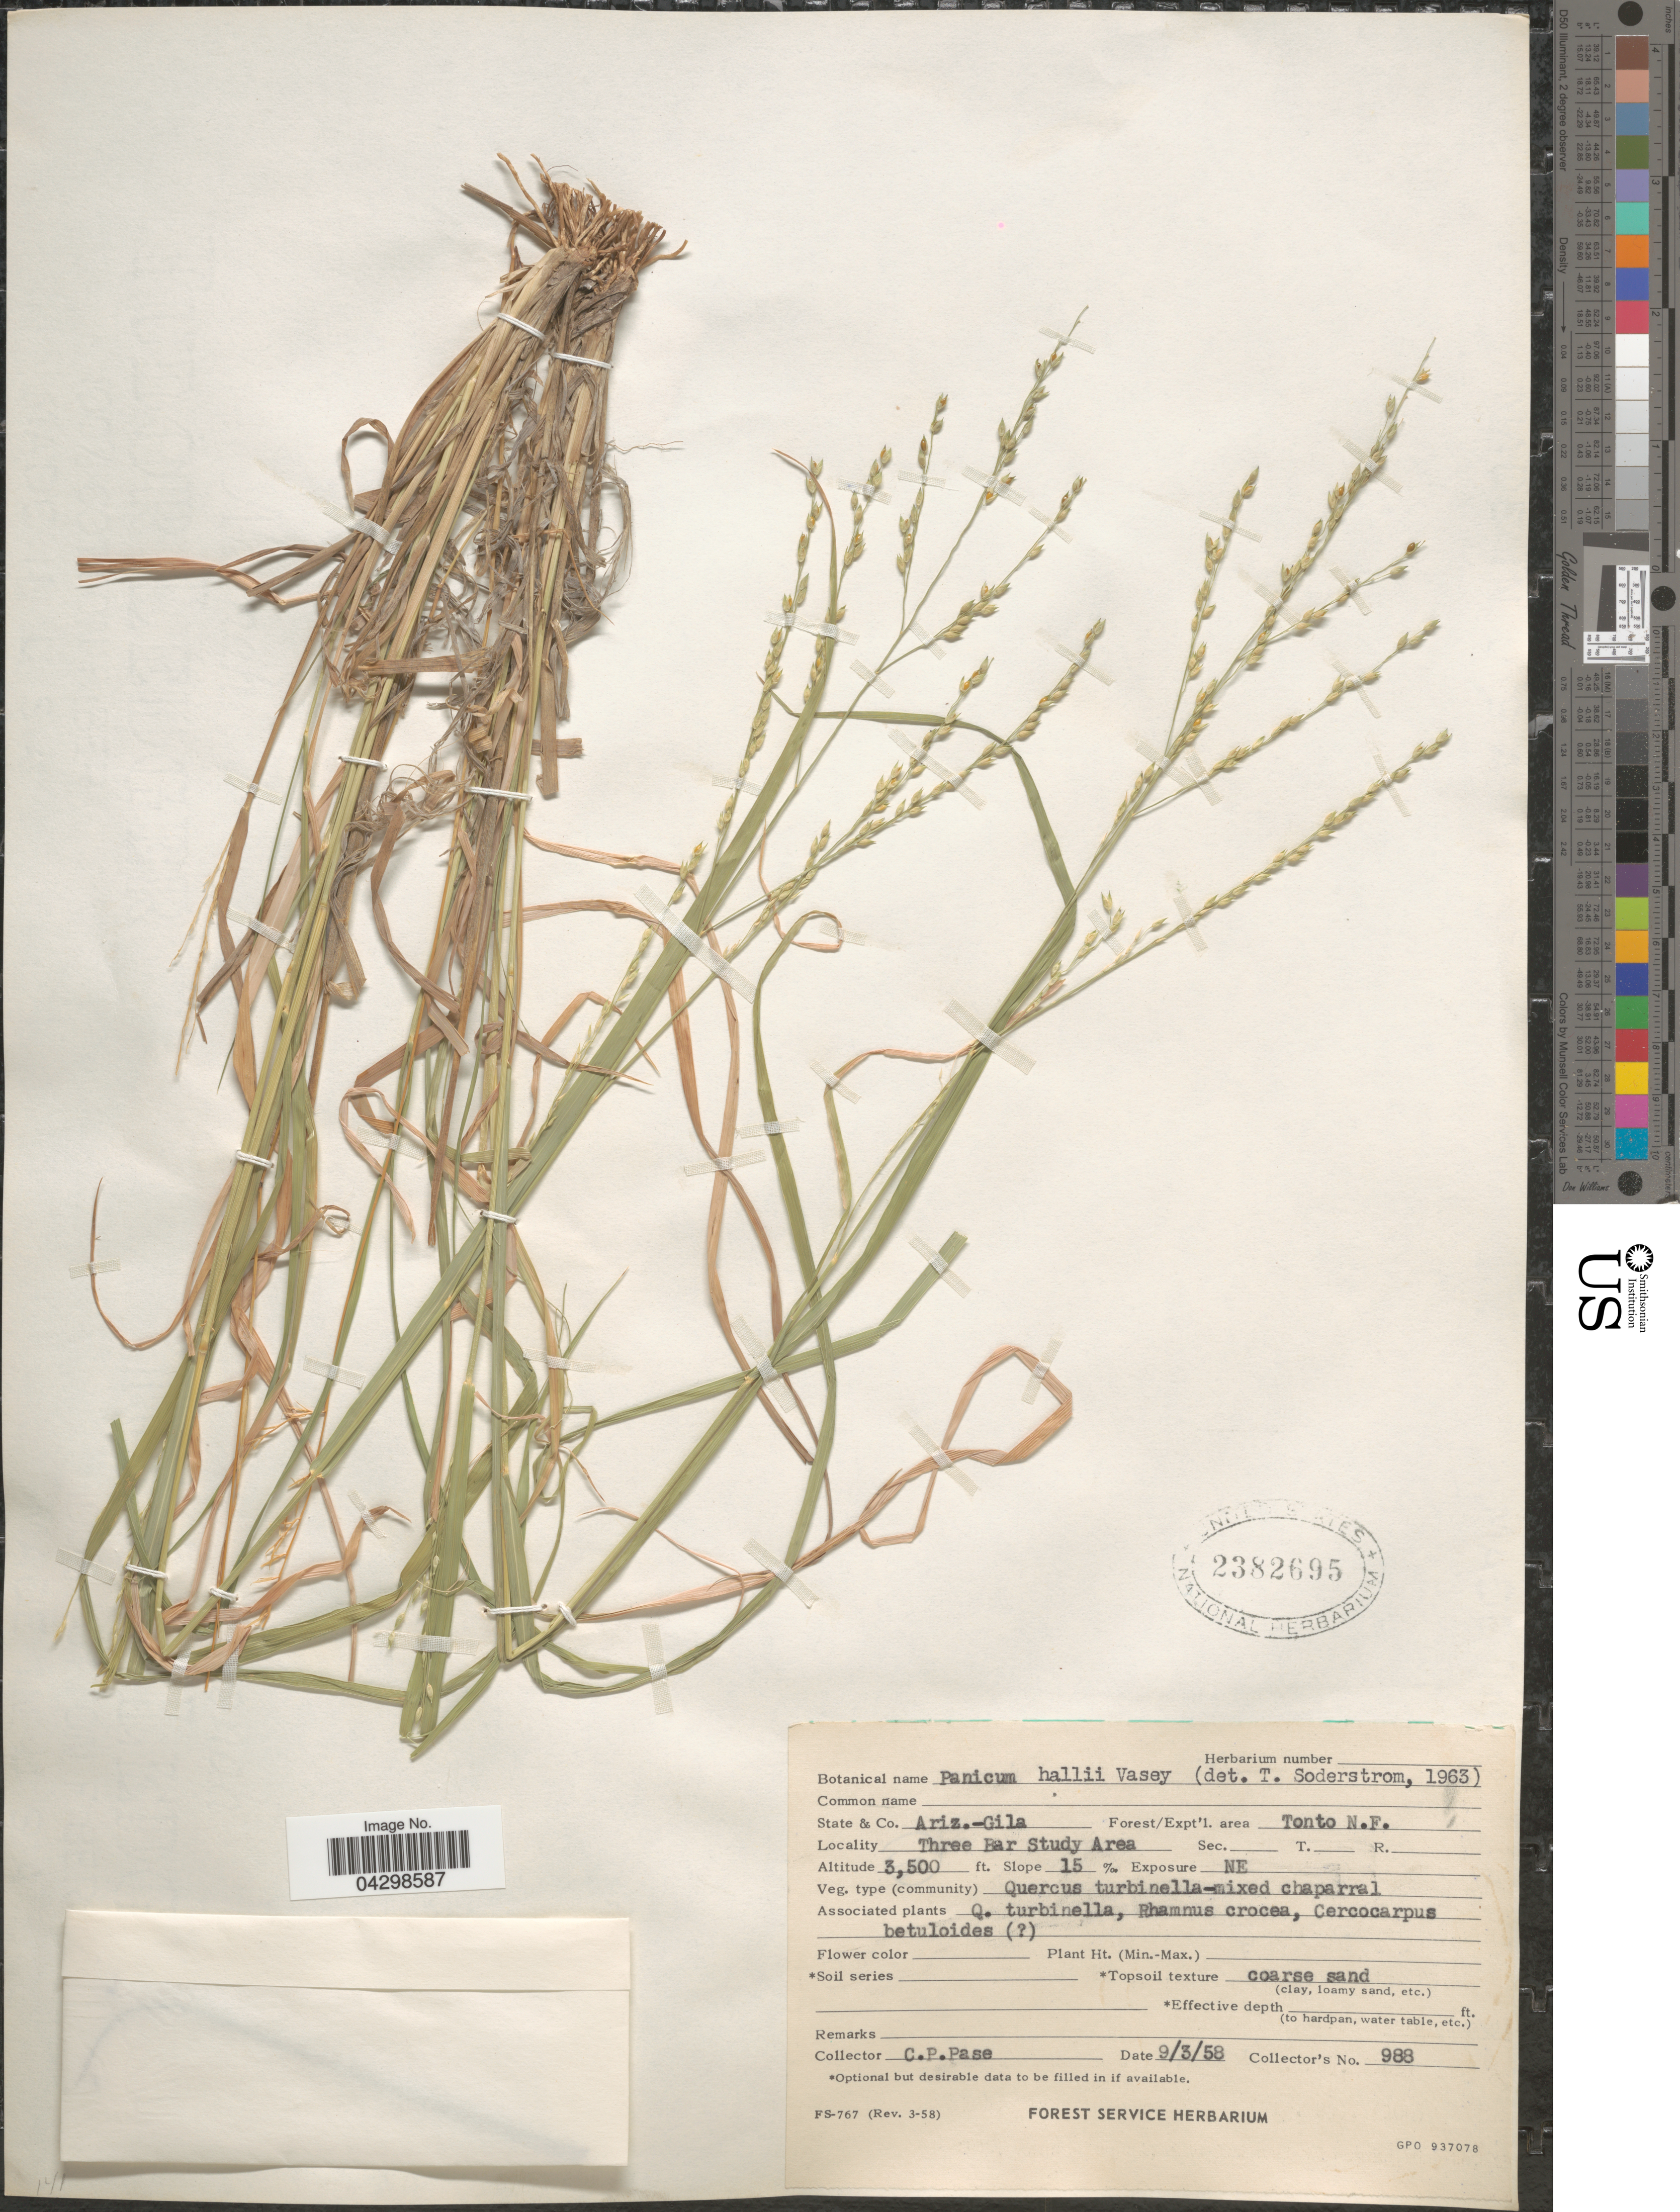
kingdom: Plantae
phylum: Tracheophyta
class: Liliopsida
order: Poales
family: Poaceae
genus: Panicum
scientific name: Panicum hallii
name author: Vasey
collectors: C. P. Pase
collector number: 988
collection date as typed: Transcribed d/m/y: 3/9/58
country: United States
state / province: Arizona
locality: Gila. Forest/Expt'l. area Tonto N.F. Three Bar Study Area.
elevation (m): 1067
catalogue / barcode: US 2382695